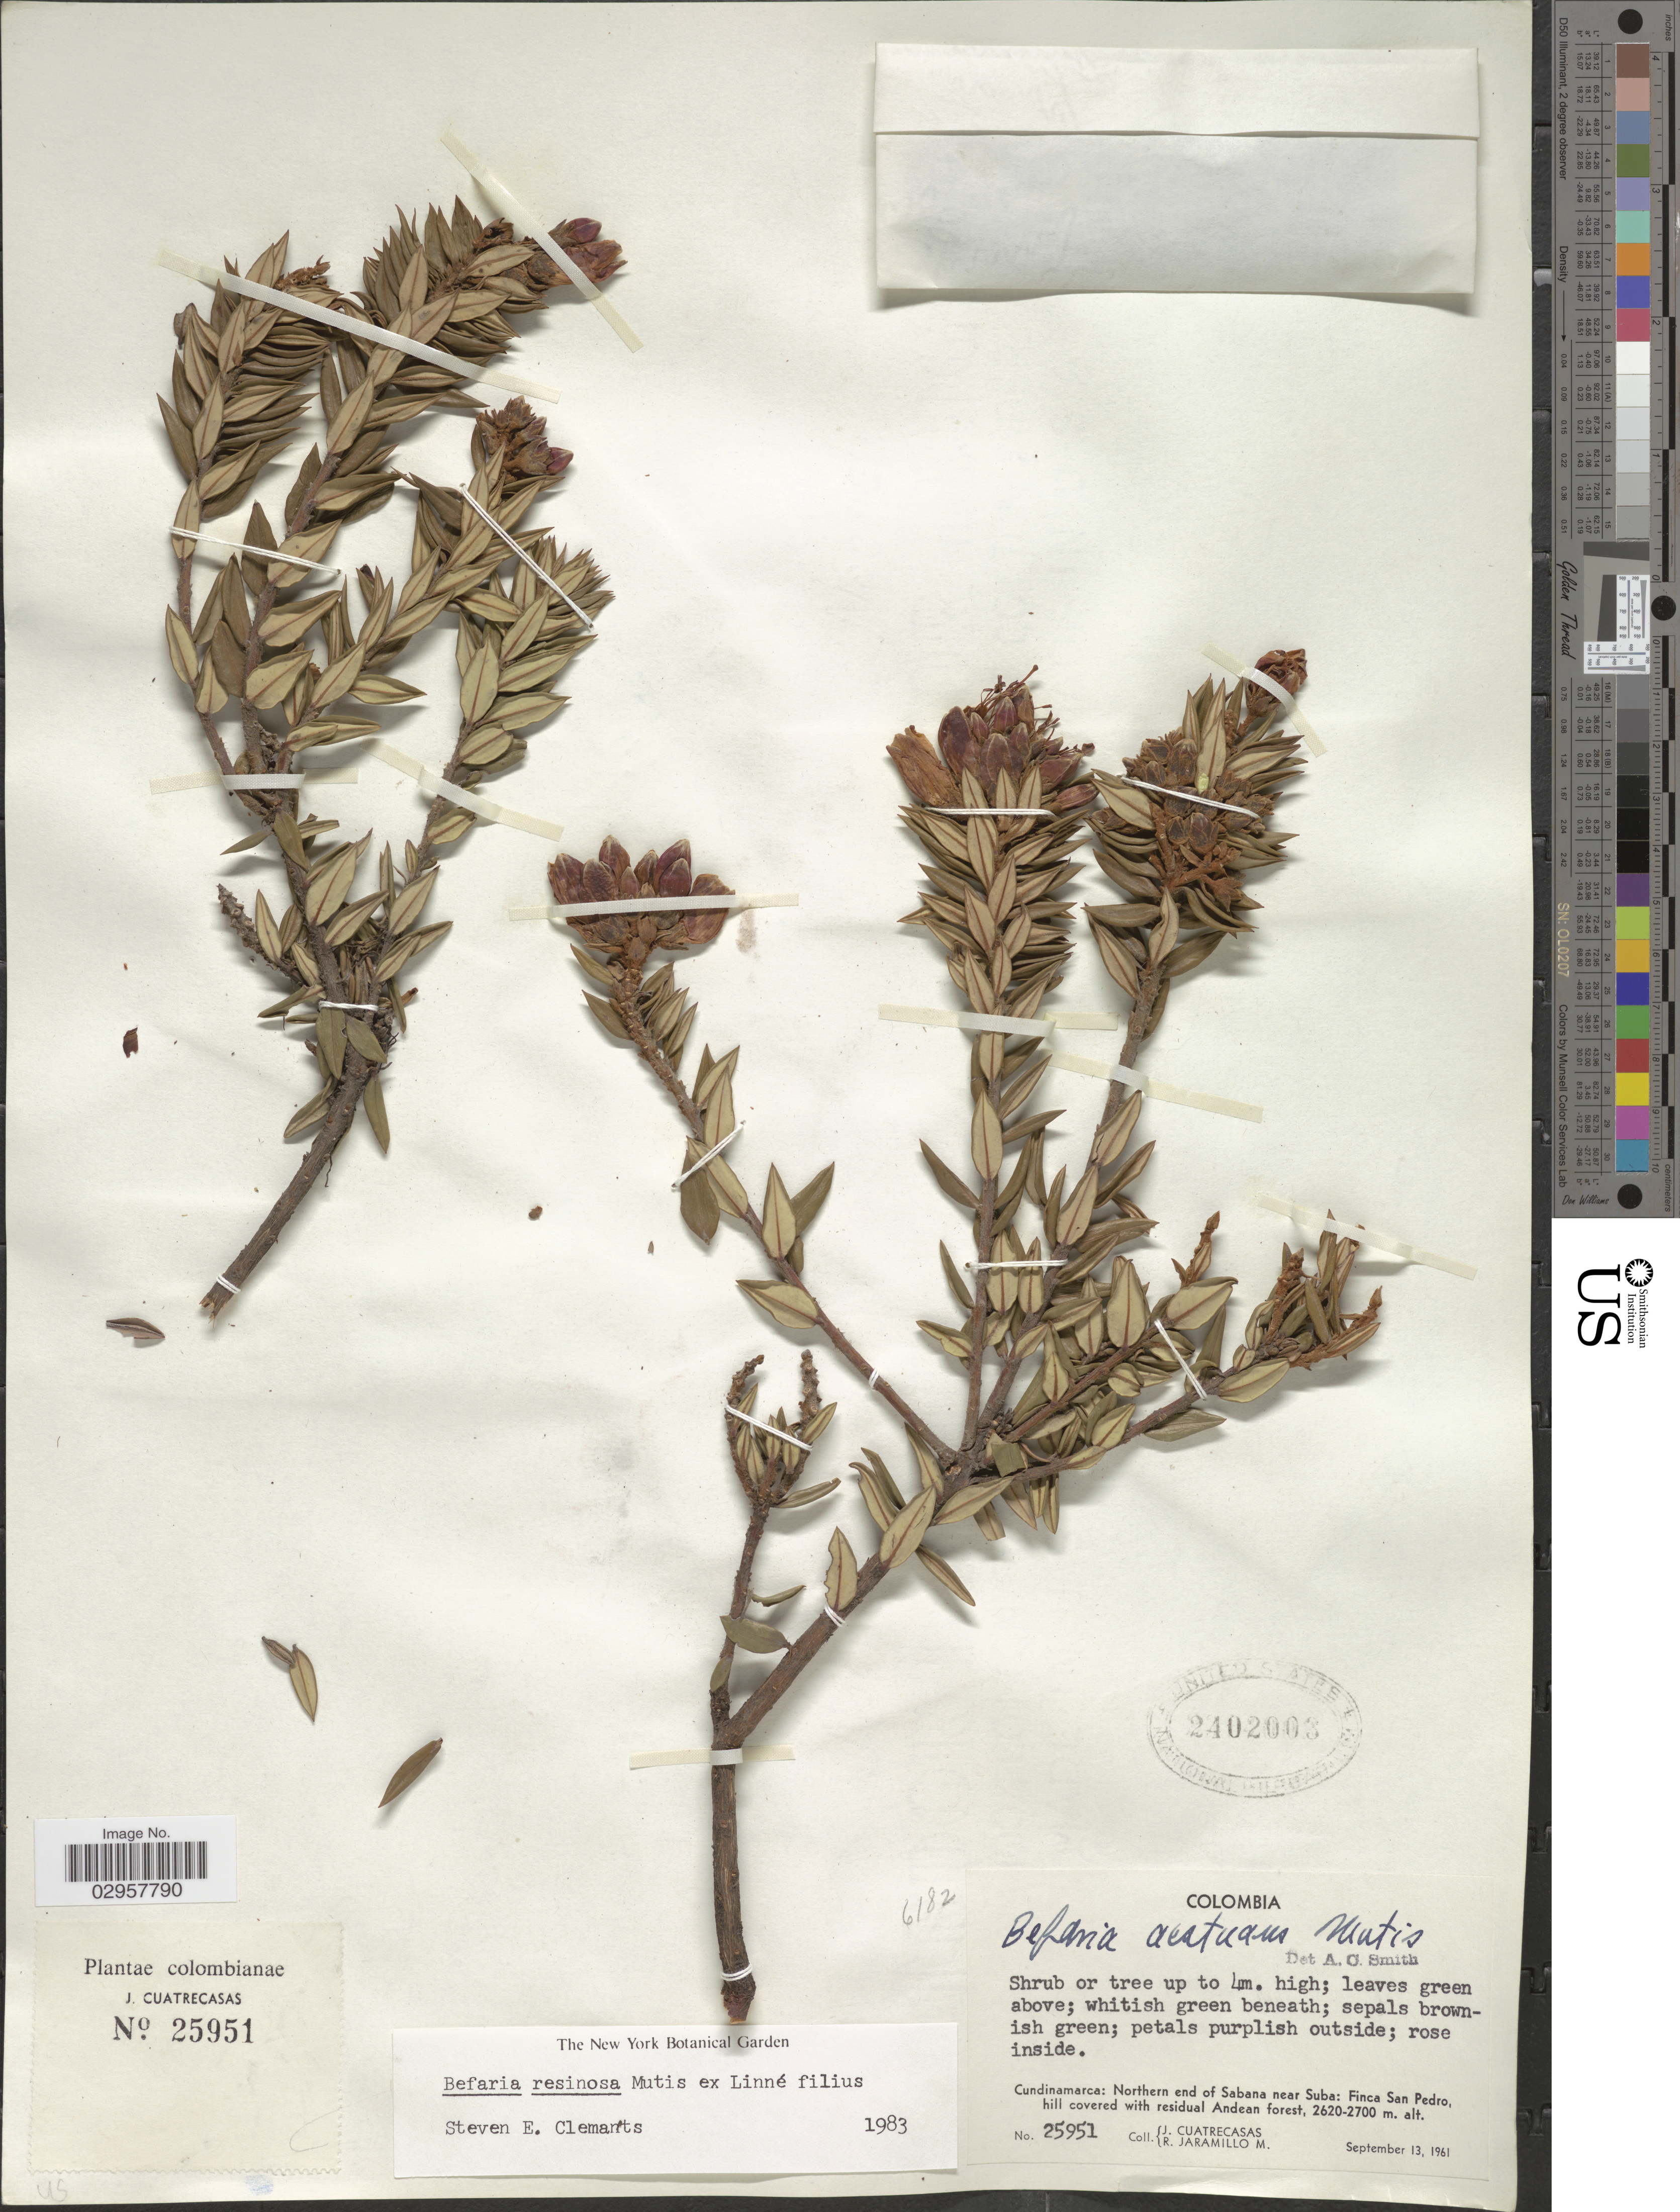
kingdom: Plantae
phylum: Tracheophyta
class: Magnoliopsida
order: Ericales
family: Ericaceae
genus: Befaria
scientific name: Befaria resinosa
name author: Mutis ex L. f.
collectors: J. Cuatrecasas & R. Jaramillo M.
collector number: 25951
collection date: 1961-09-13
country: Colombia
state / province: Cundinamarca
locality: Northern end of Sabana near Suba: Finca SAn Pedro, hill covered with residual Andean forest.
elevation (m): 2620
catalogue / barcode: US 2402003